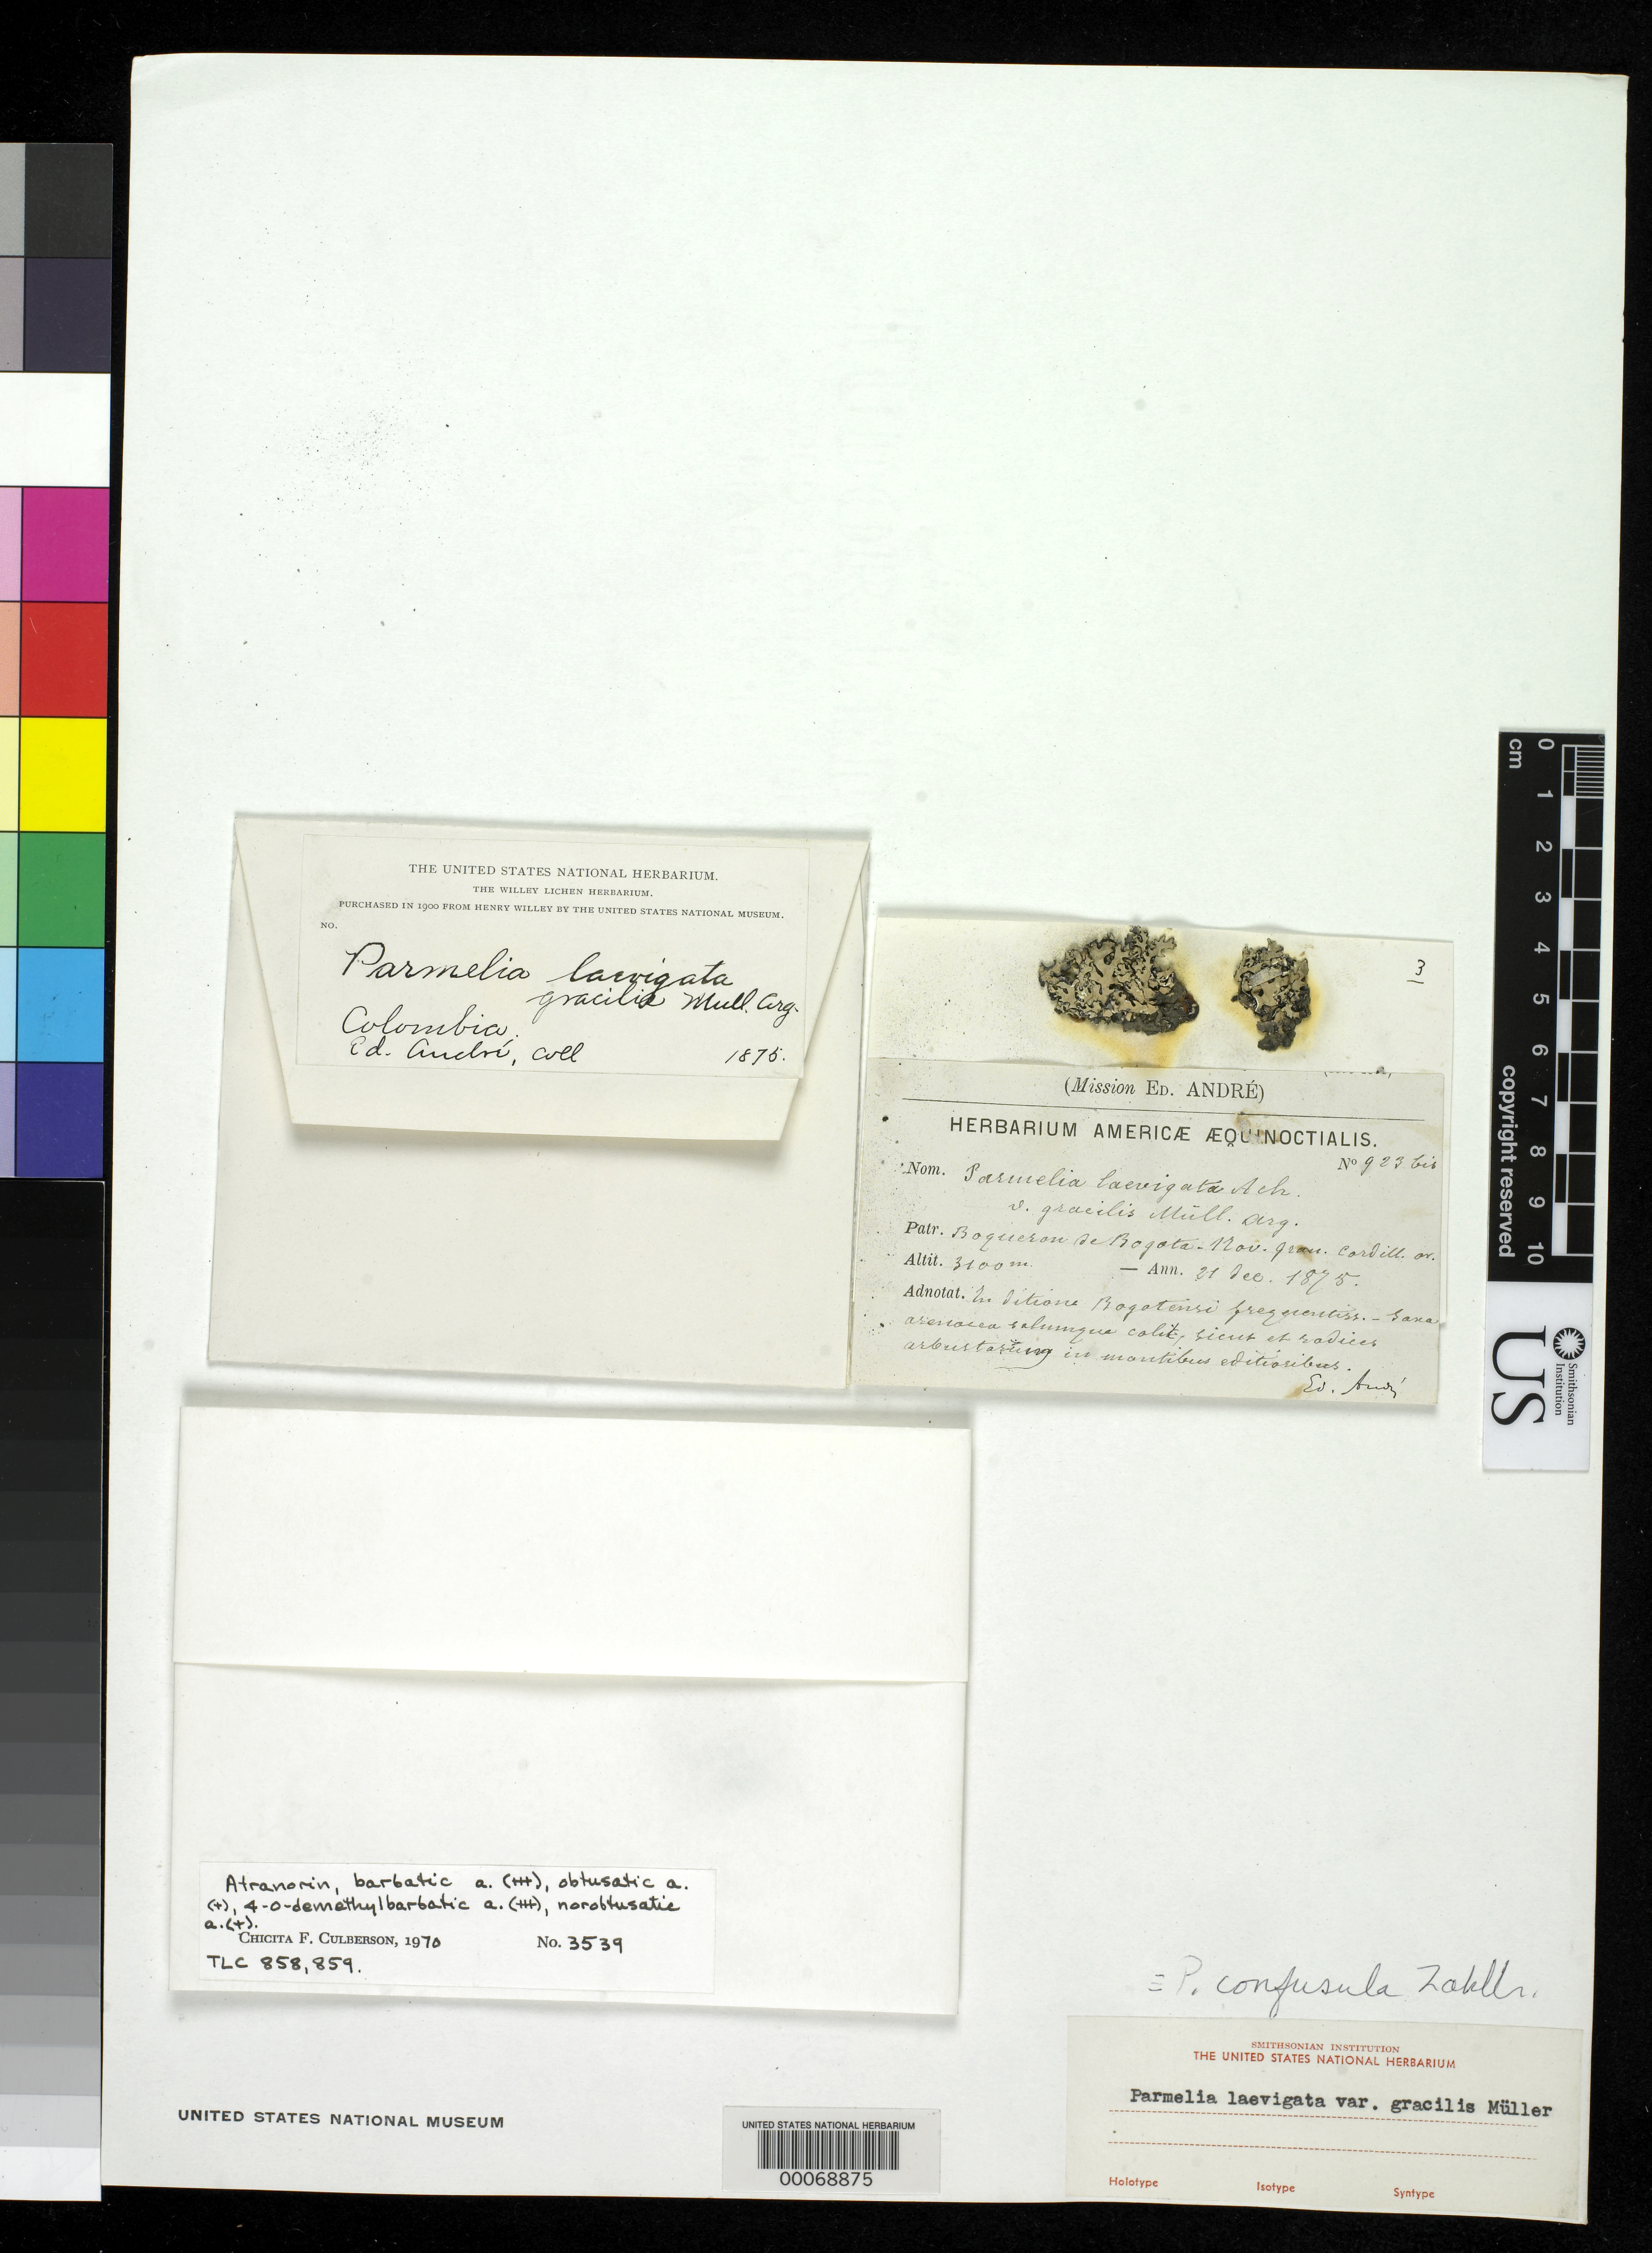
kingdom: Fungi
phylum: Ascomycota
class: Lecanoromycetes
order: Lecanorales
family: Parmeliaceae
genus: Parmelia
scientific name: Parmelia laevigata var. gracilis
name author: Müll. Arg.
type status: Type Collection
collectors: É. F. André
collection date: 1875-12-21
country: Colombia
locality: Boqueron de Bogota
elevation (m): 3100